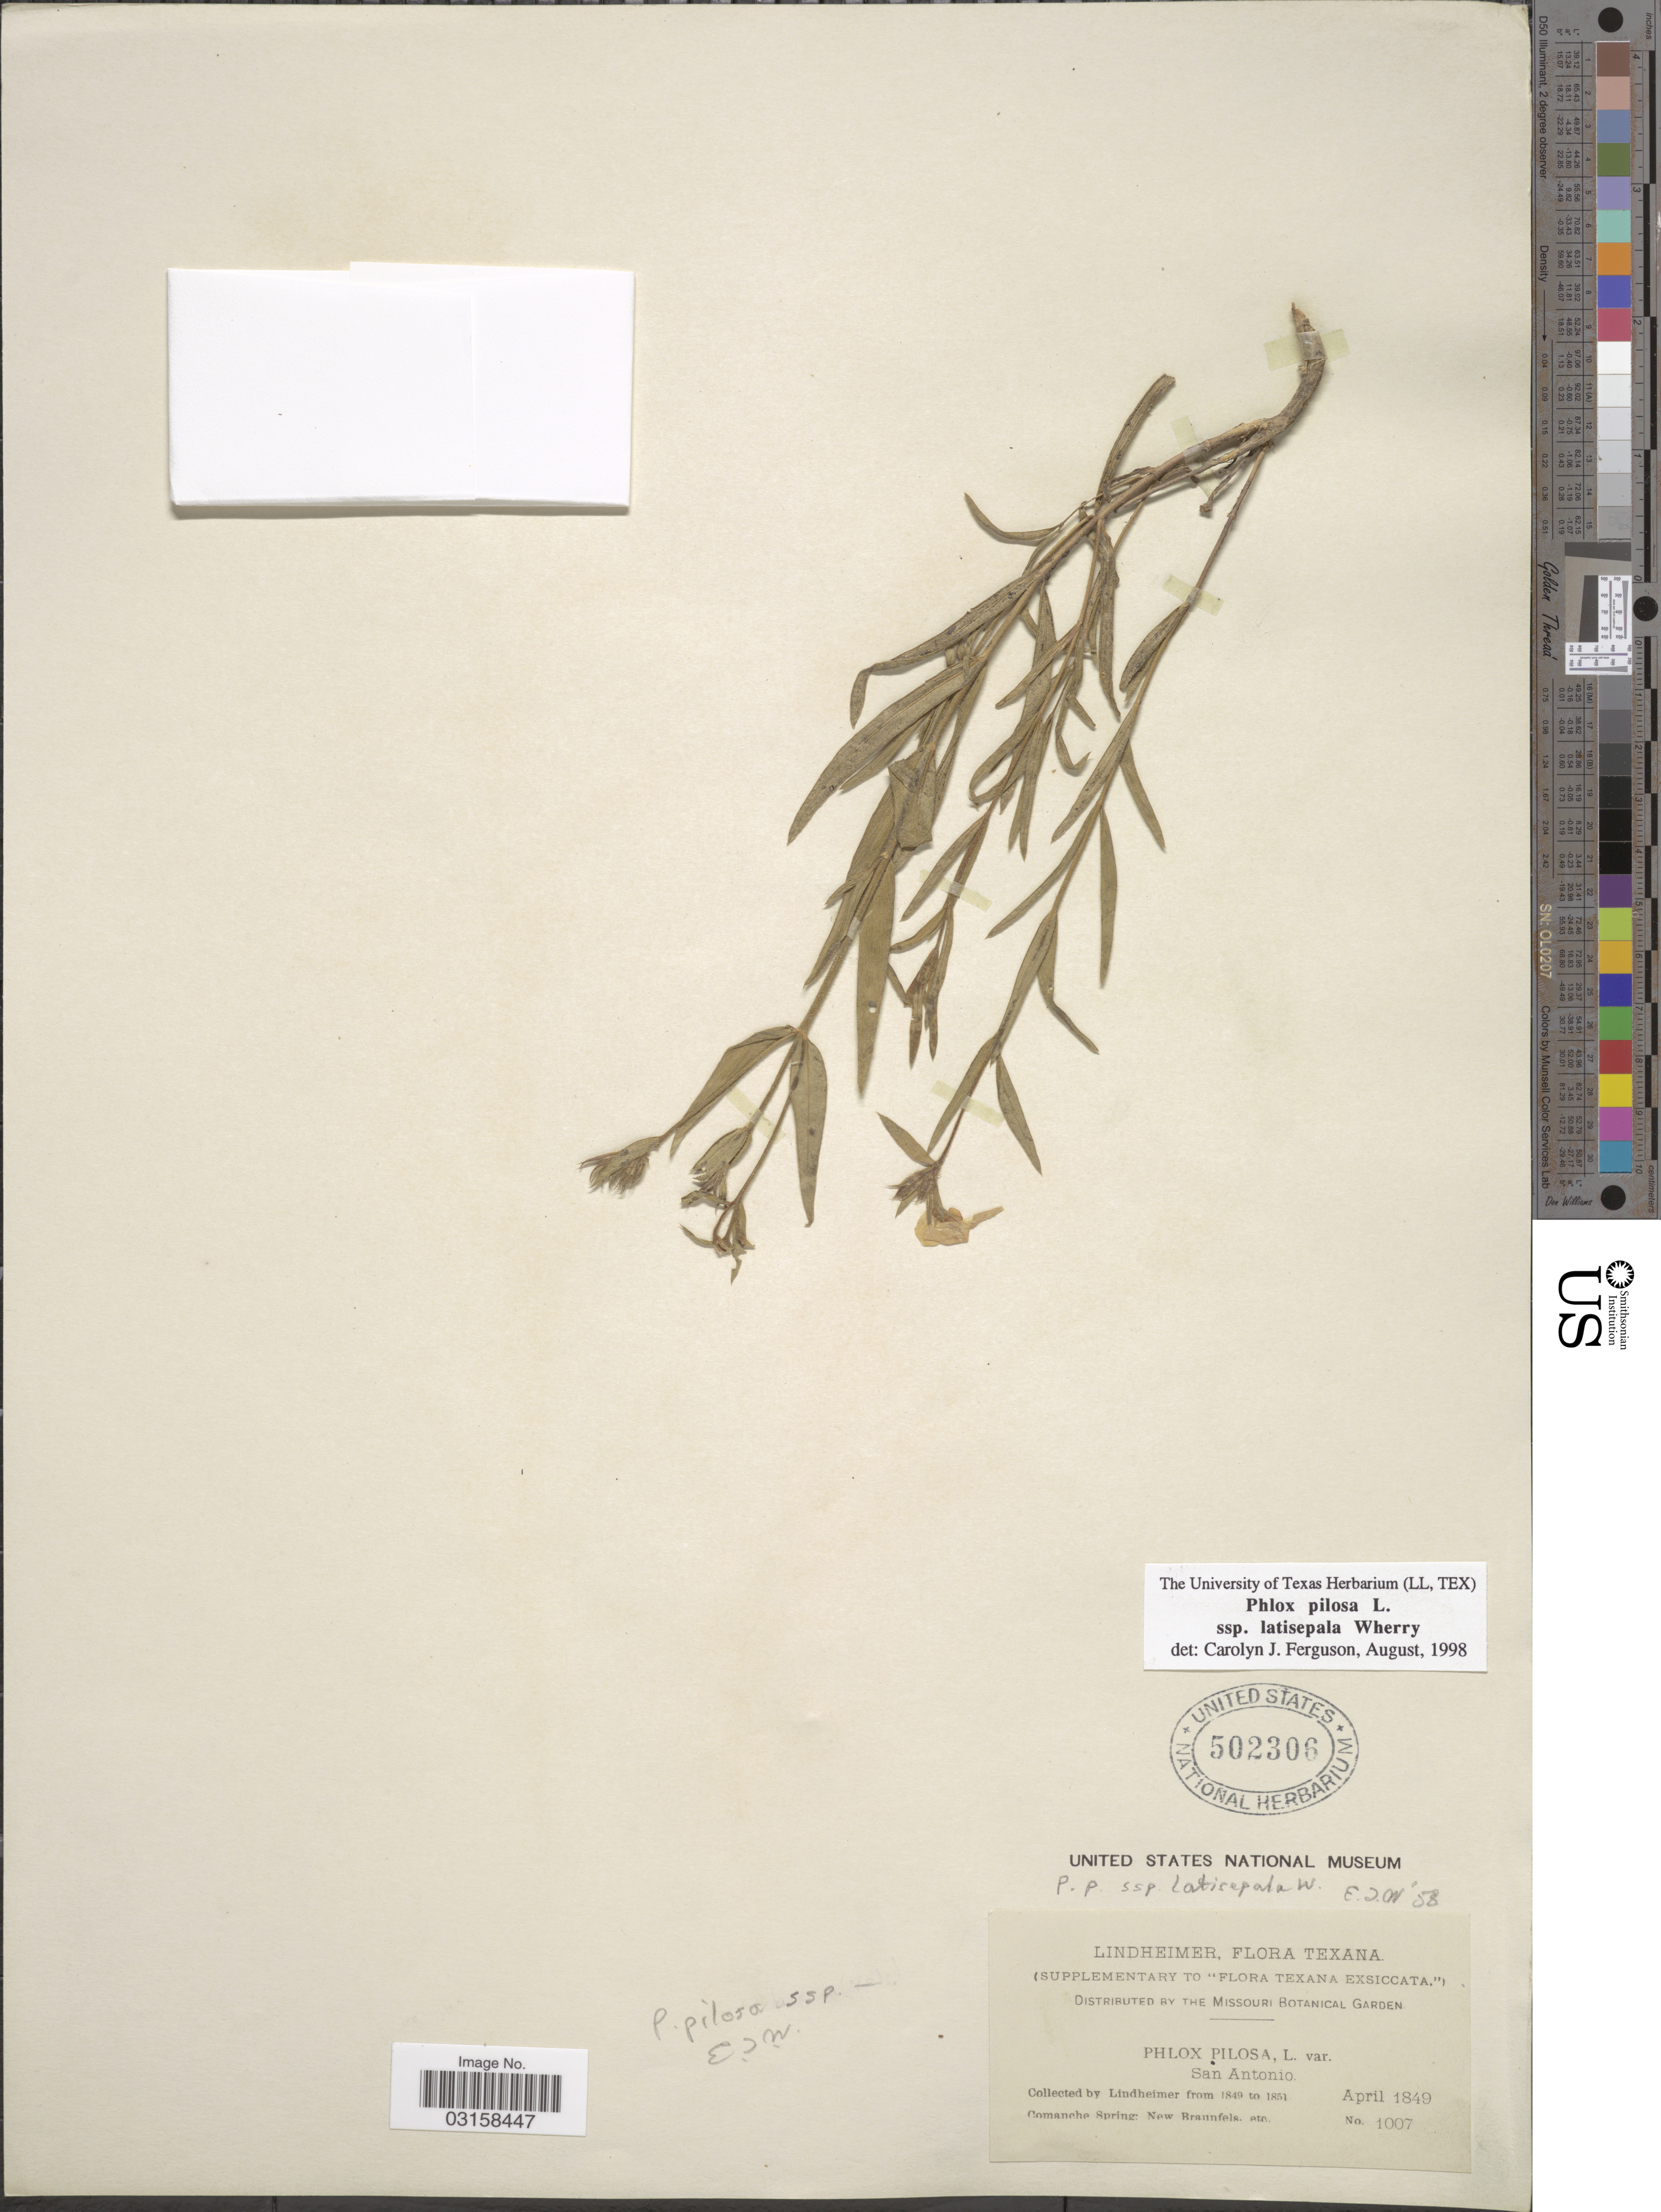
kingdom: Plantae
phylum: Tracheophyta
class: Magnoliopsida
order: Ericales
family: Polemoniaceae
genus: Phlox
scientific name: Phlox variabilis subsp. latisepala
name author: (Wherry) Locklear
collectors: -. Lindheimer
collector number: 1007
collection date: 1849-04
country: United States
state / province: Texas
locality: San Antonio. Comanche Spring: New Braunfels. etc.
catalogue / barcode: US 502306